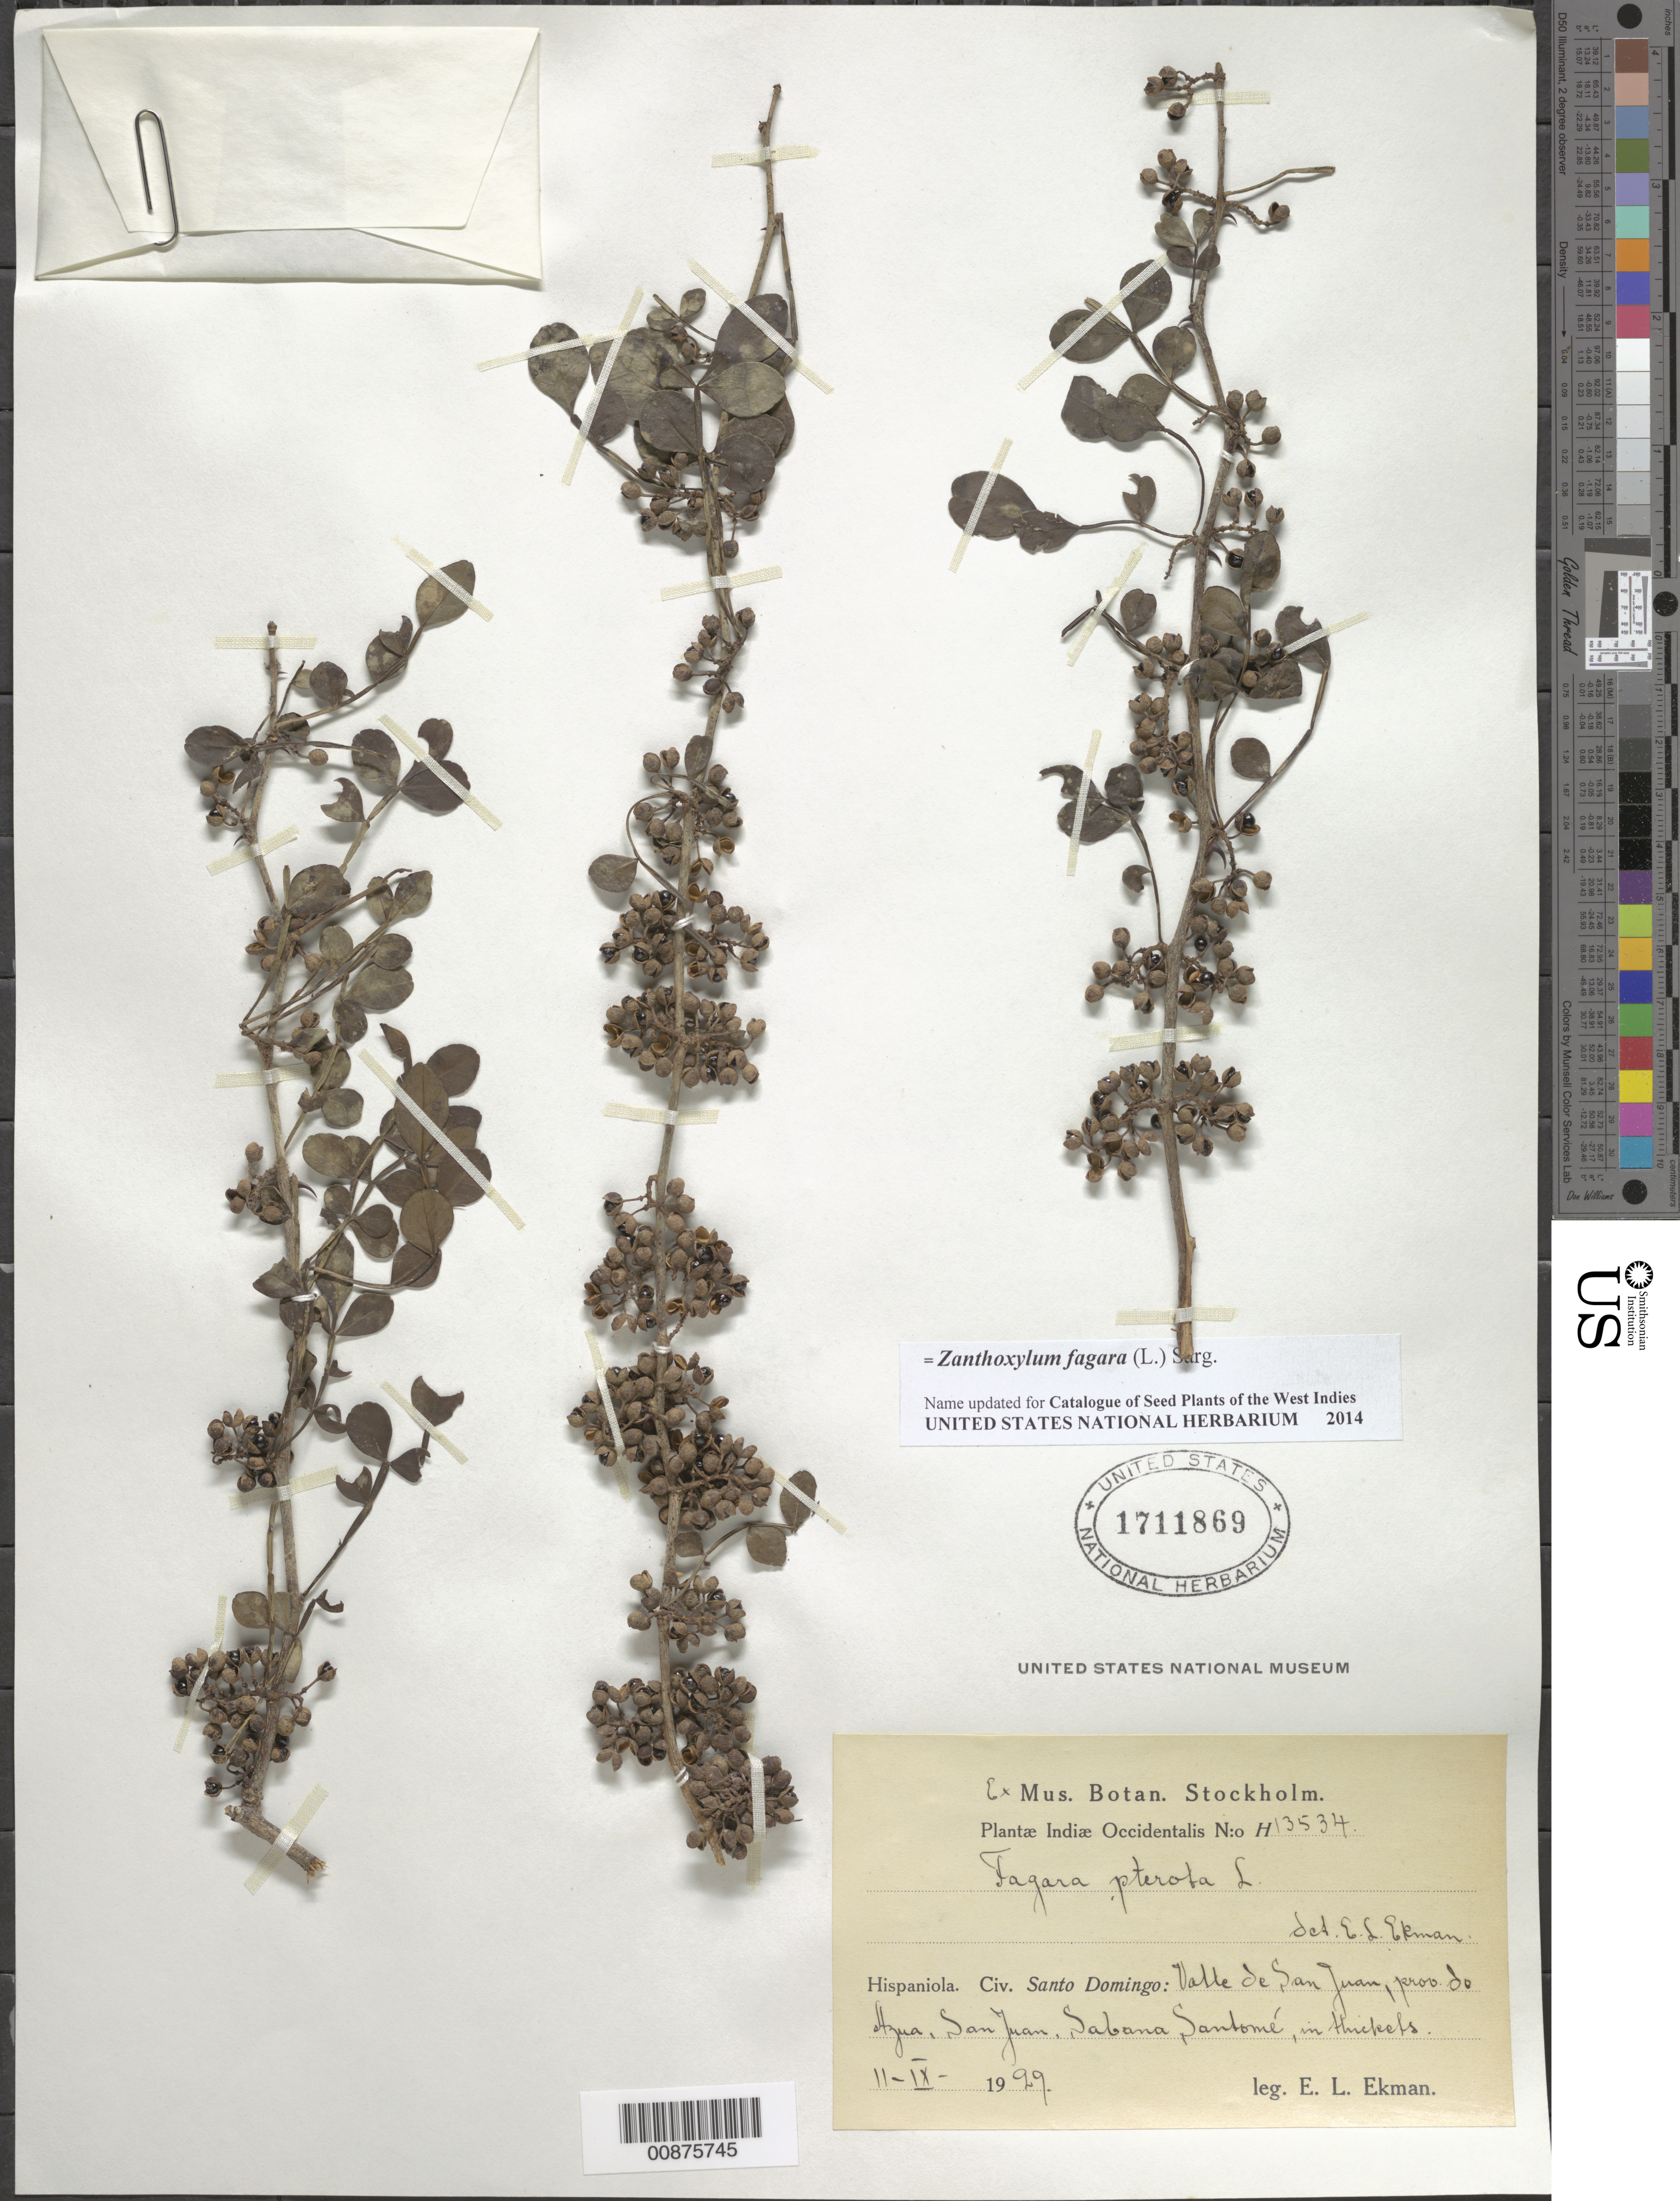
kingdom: Plantae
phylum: Tracheophyta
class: Magnoliopsida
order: Sapindales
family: Rutaceae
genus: Zanthoxylum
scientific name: Zanthoxylum fagara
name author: (L.) Sarg.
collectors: E. L. Ekman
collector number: H 13534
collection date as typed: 11 Sep 1929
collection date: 1929-09-11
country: Dominican Republic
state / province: Azua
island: Hispaniola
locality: Valle de San Juan, San Juan, Sabana, Santomé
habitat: In thickets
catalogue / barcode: US 1711869